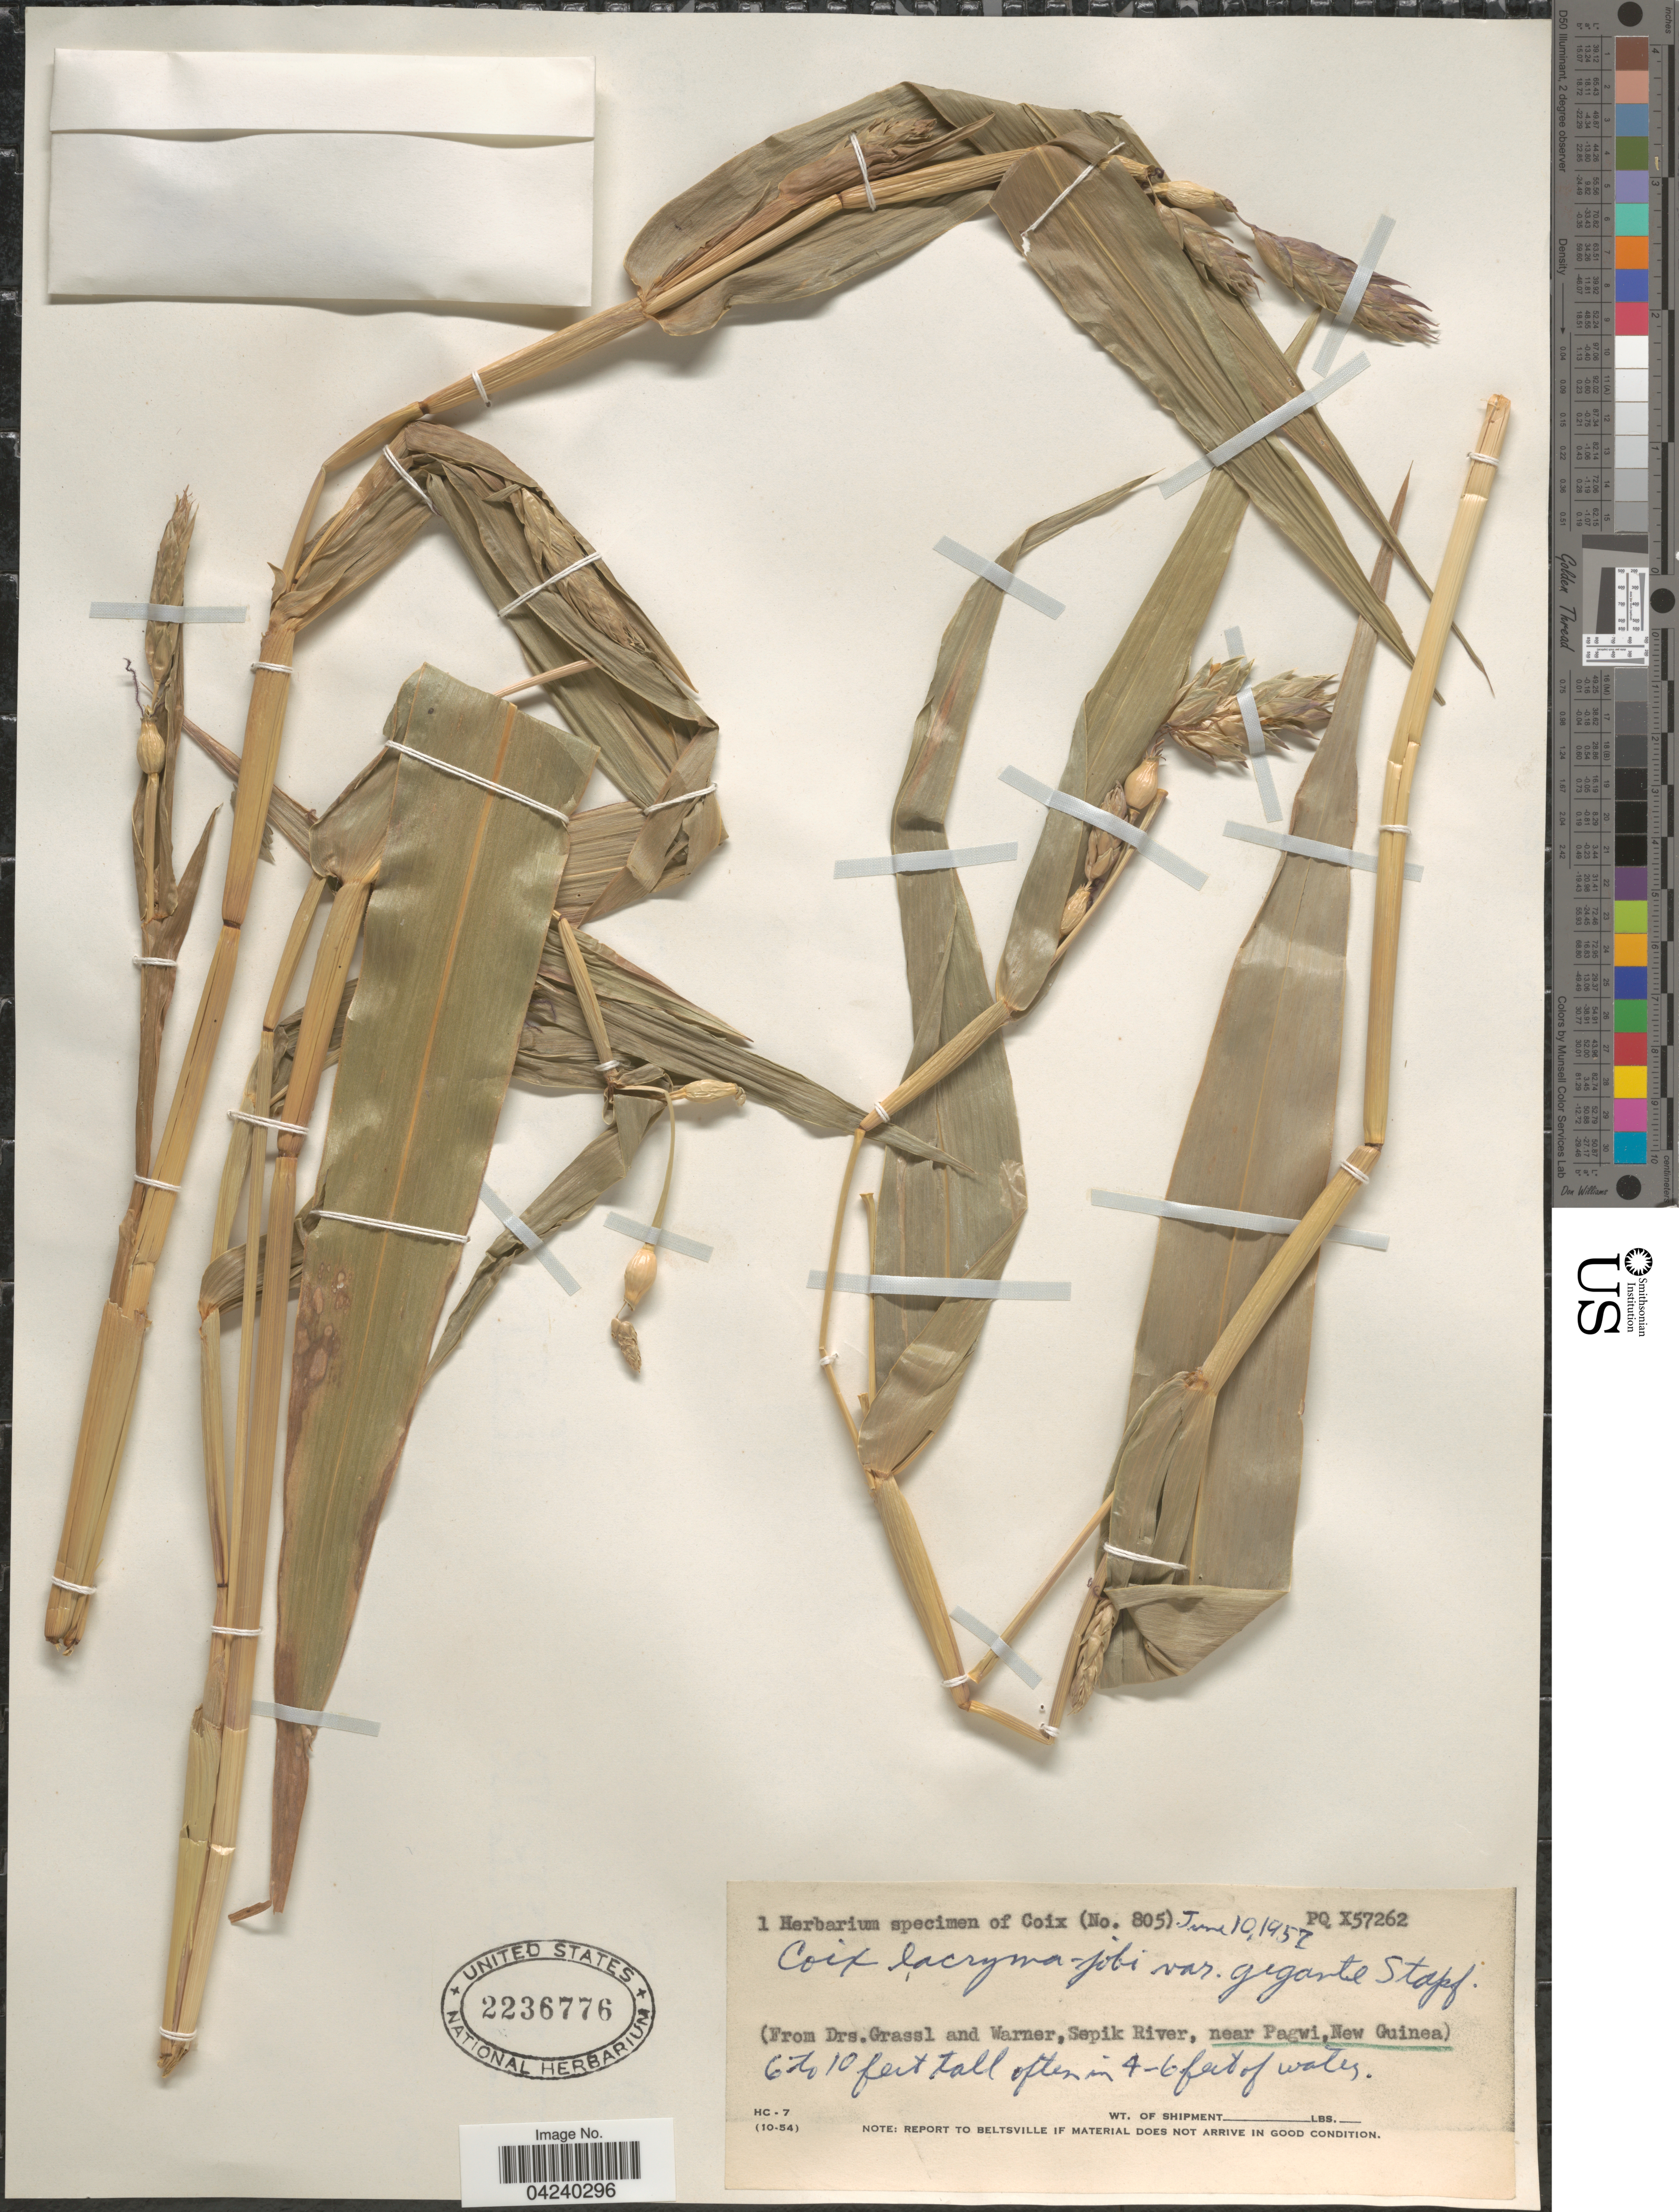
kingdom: Plantae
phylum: Tracheophyta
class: Liliopsida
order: Poales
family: Poaceae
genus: Chionachne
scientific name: Chionachne gigantea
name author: (J. Koenig) Veldkamp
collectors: Grassl & Warner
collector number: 805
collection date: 1957-06-10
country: Papua New Guinea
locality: Sepil River, near Pagwi, New Guinea.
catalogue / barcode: US 2236776